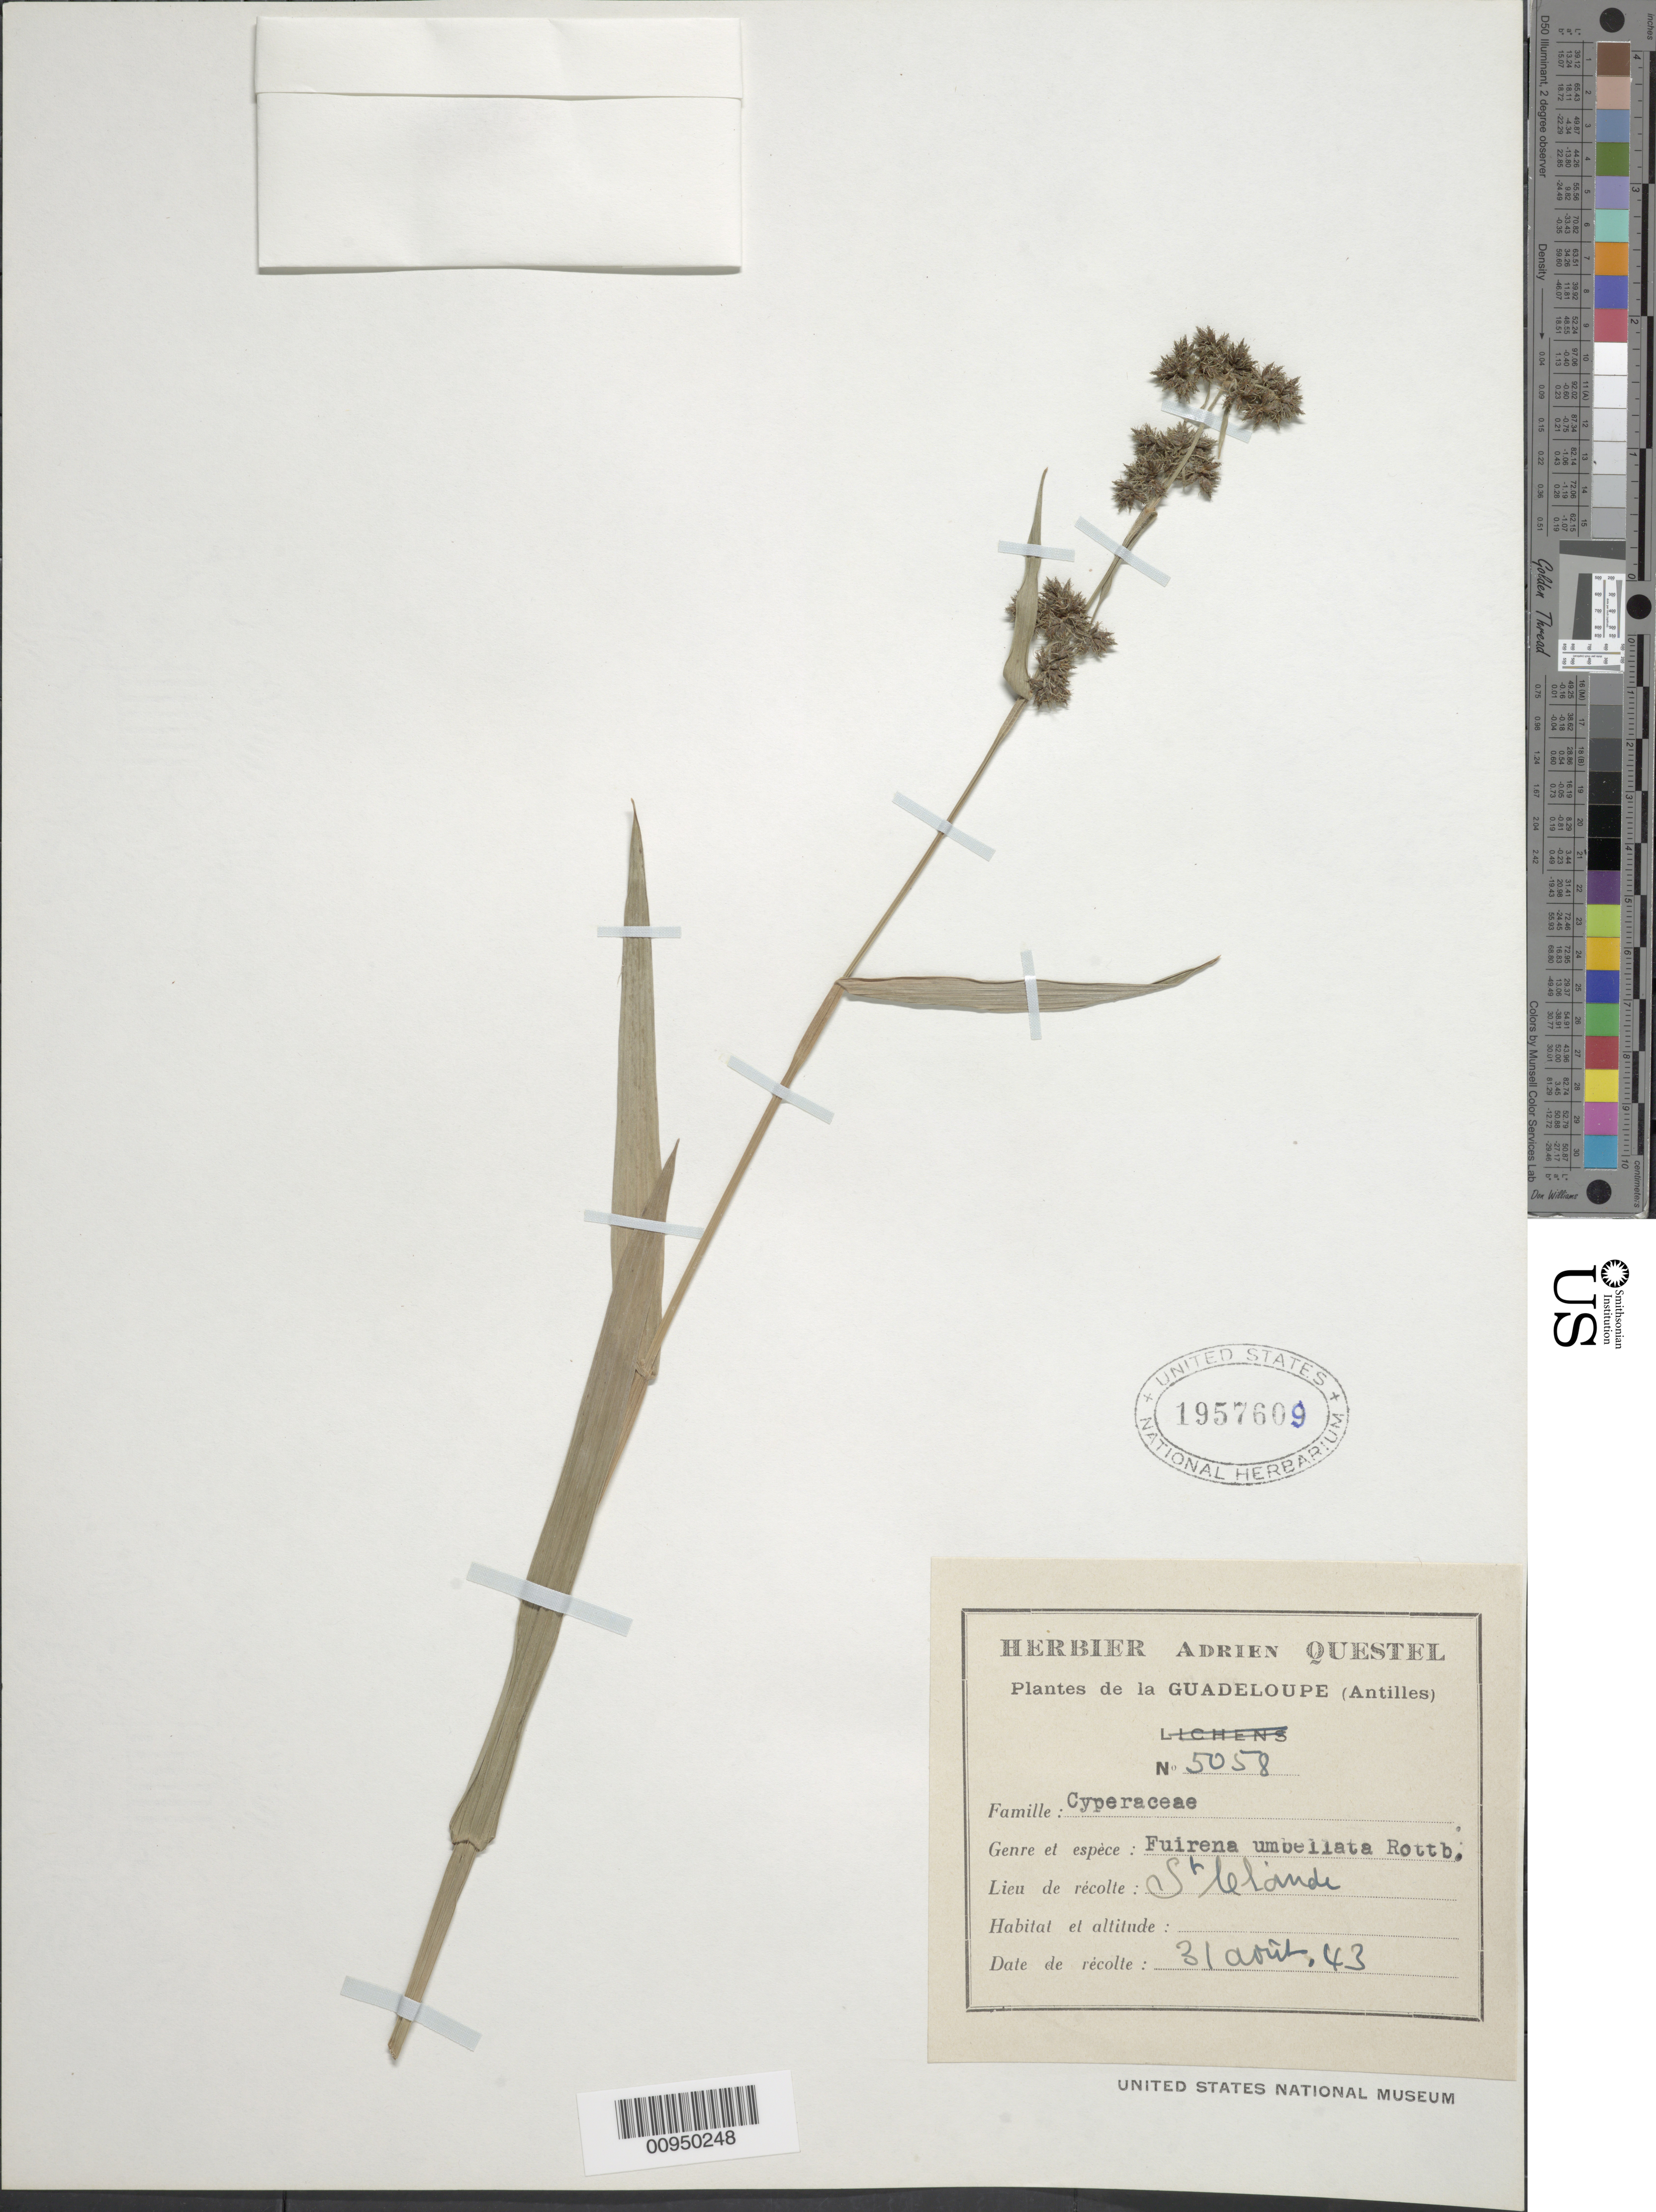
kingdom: Plantae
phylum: Tracheophyta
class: Liliopsida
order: Poales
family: Cyperaceae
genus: Fuirena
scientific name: Fuirena umbellata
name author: Rottb.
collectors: A. Questel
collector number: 5058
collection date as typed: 31 Aug 1943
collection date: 1943-08-31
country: Guadeloupe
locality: St. Claude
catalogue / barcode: US 1957609